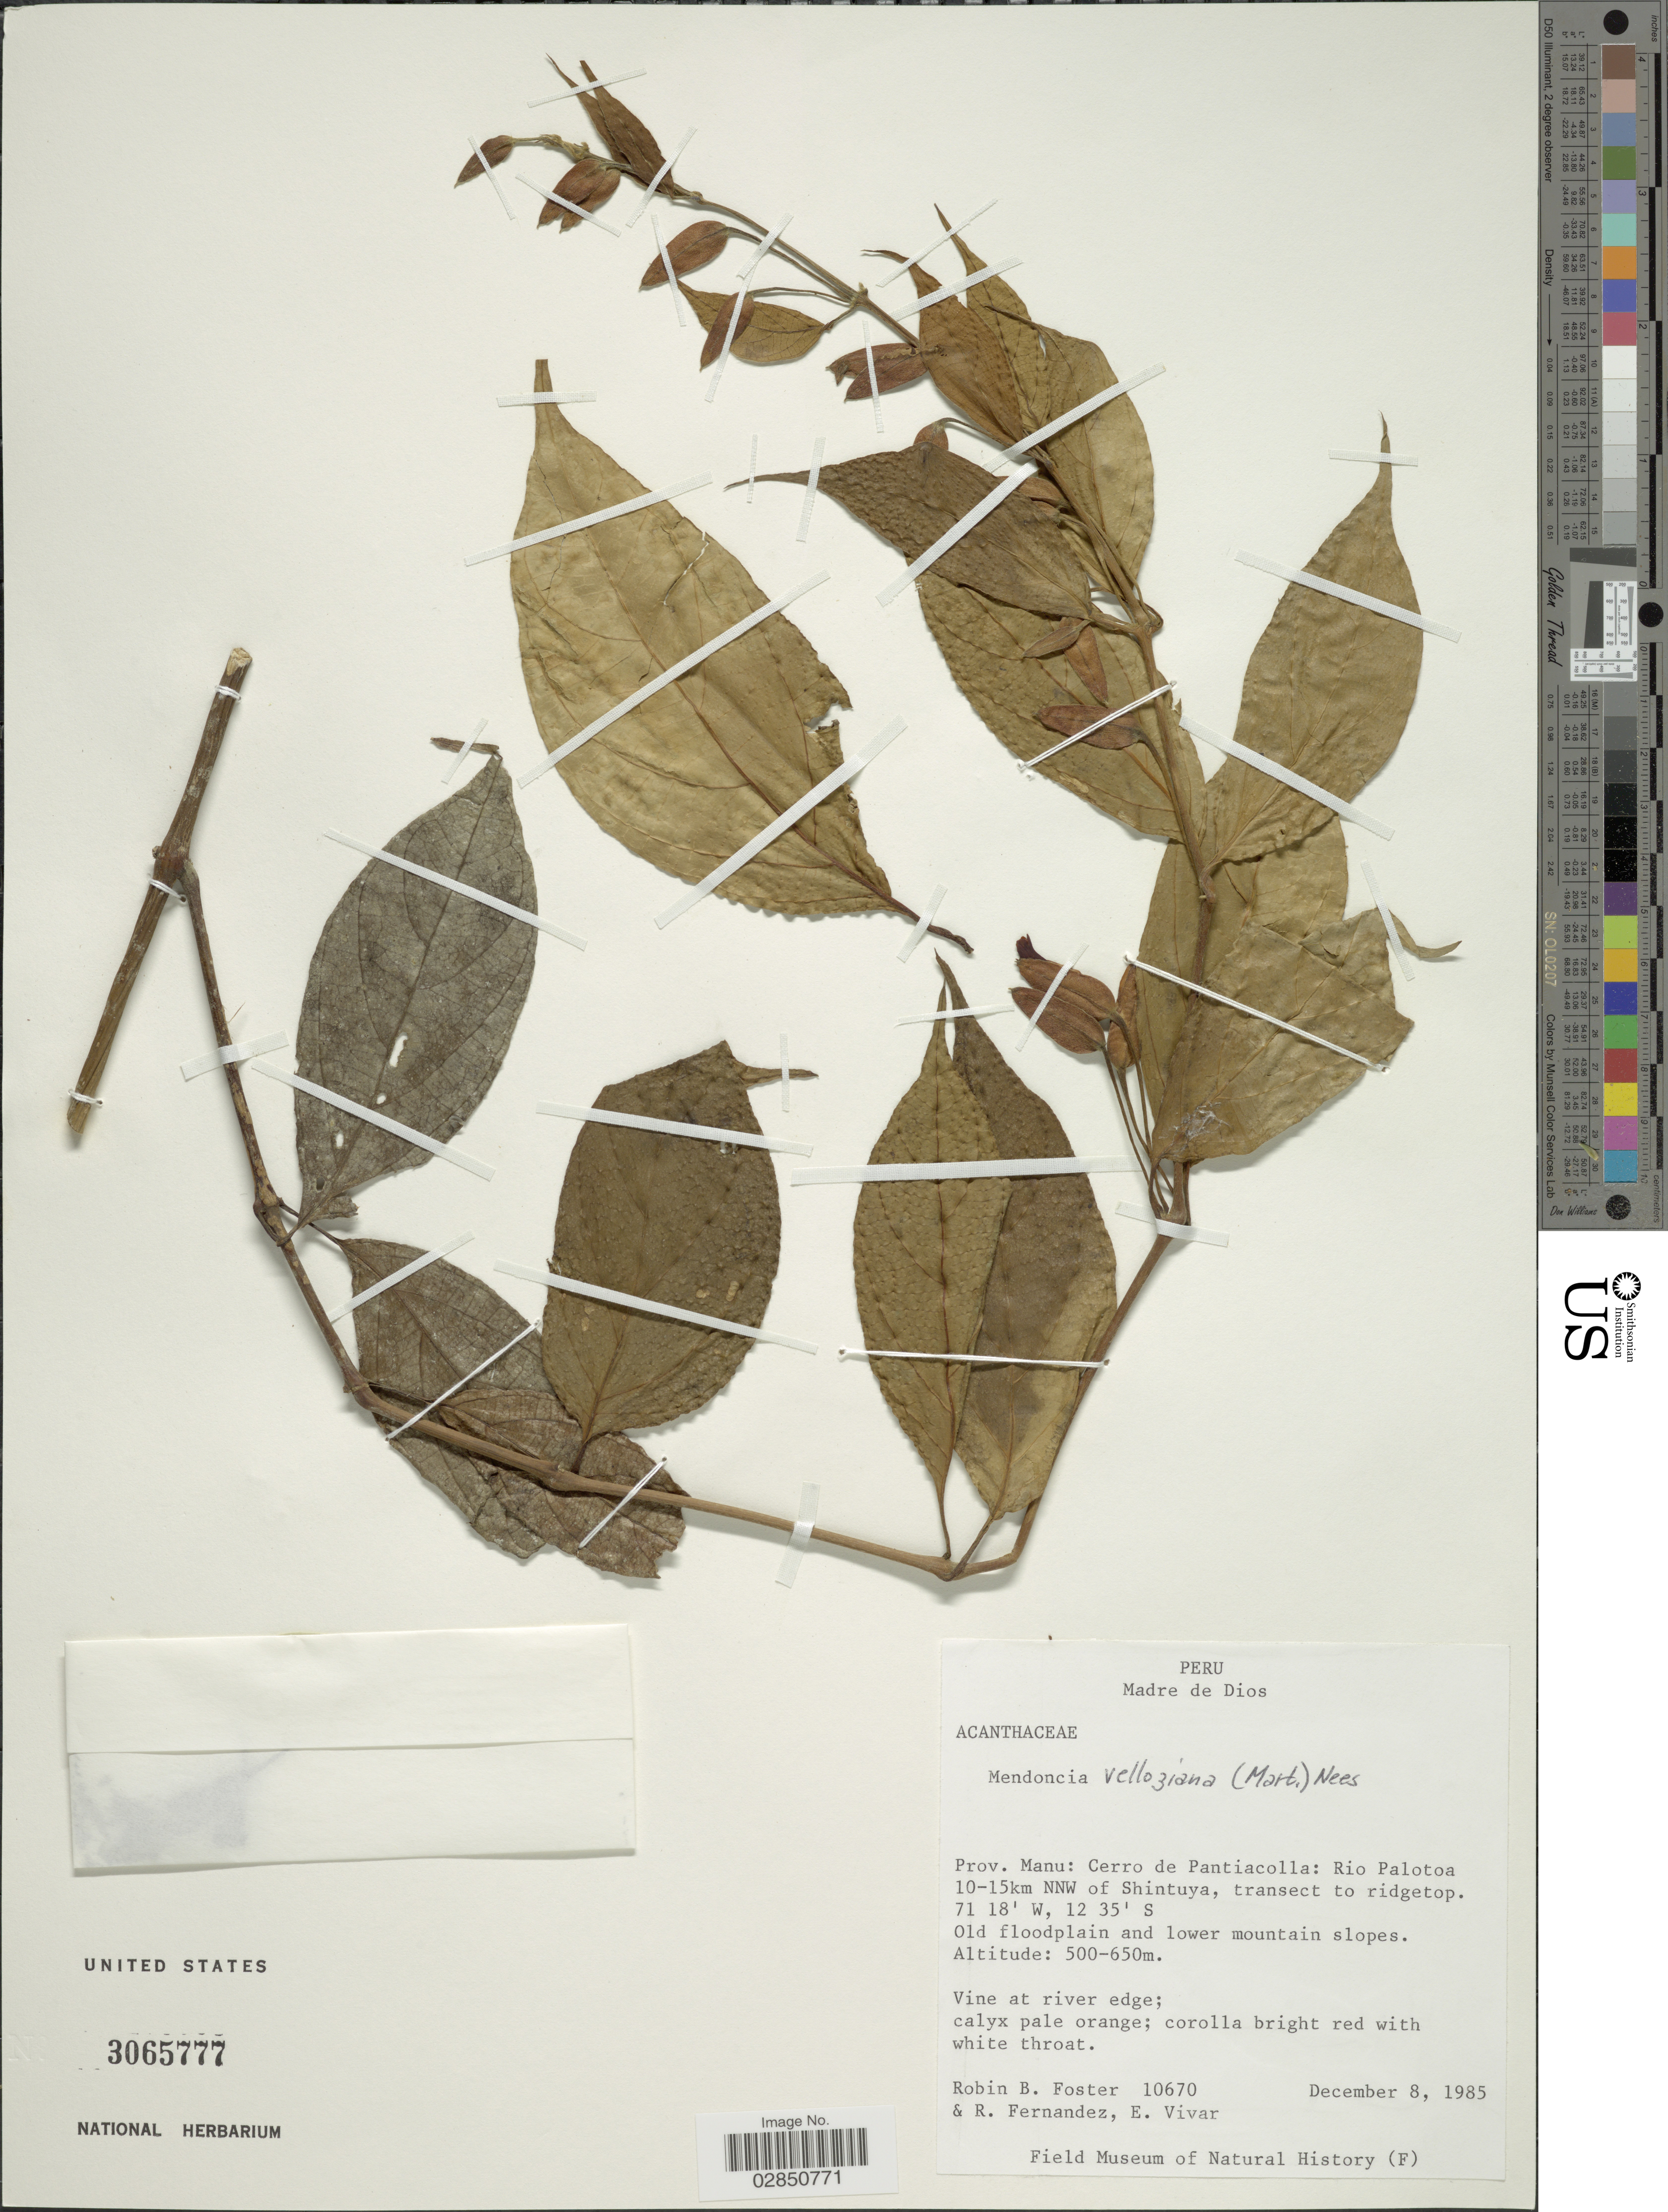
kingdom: Plantae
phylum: Tracheophyta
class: Magnoliopsida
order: Lamiales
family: Acanthaceae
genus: Mendoncia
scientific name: Mendoncia aspera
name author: (Ruiz & Pav.) Nees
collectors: R. B. Foster, R. Fernandez & E. Vivar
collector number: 10670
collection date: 1985-12-08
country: Peru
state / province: Madre de Dios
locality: Prov. Manu: Cerro de Pantiacolla: Rio Palotoa 10-15km NNW of Shintuya.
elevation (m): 500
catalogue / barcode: US 3065777